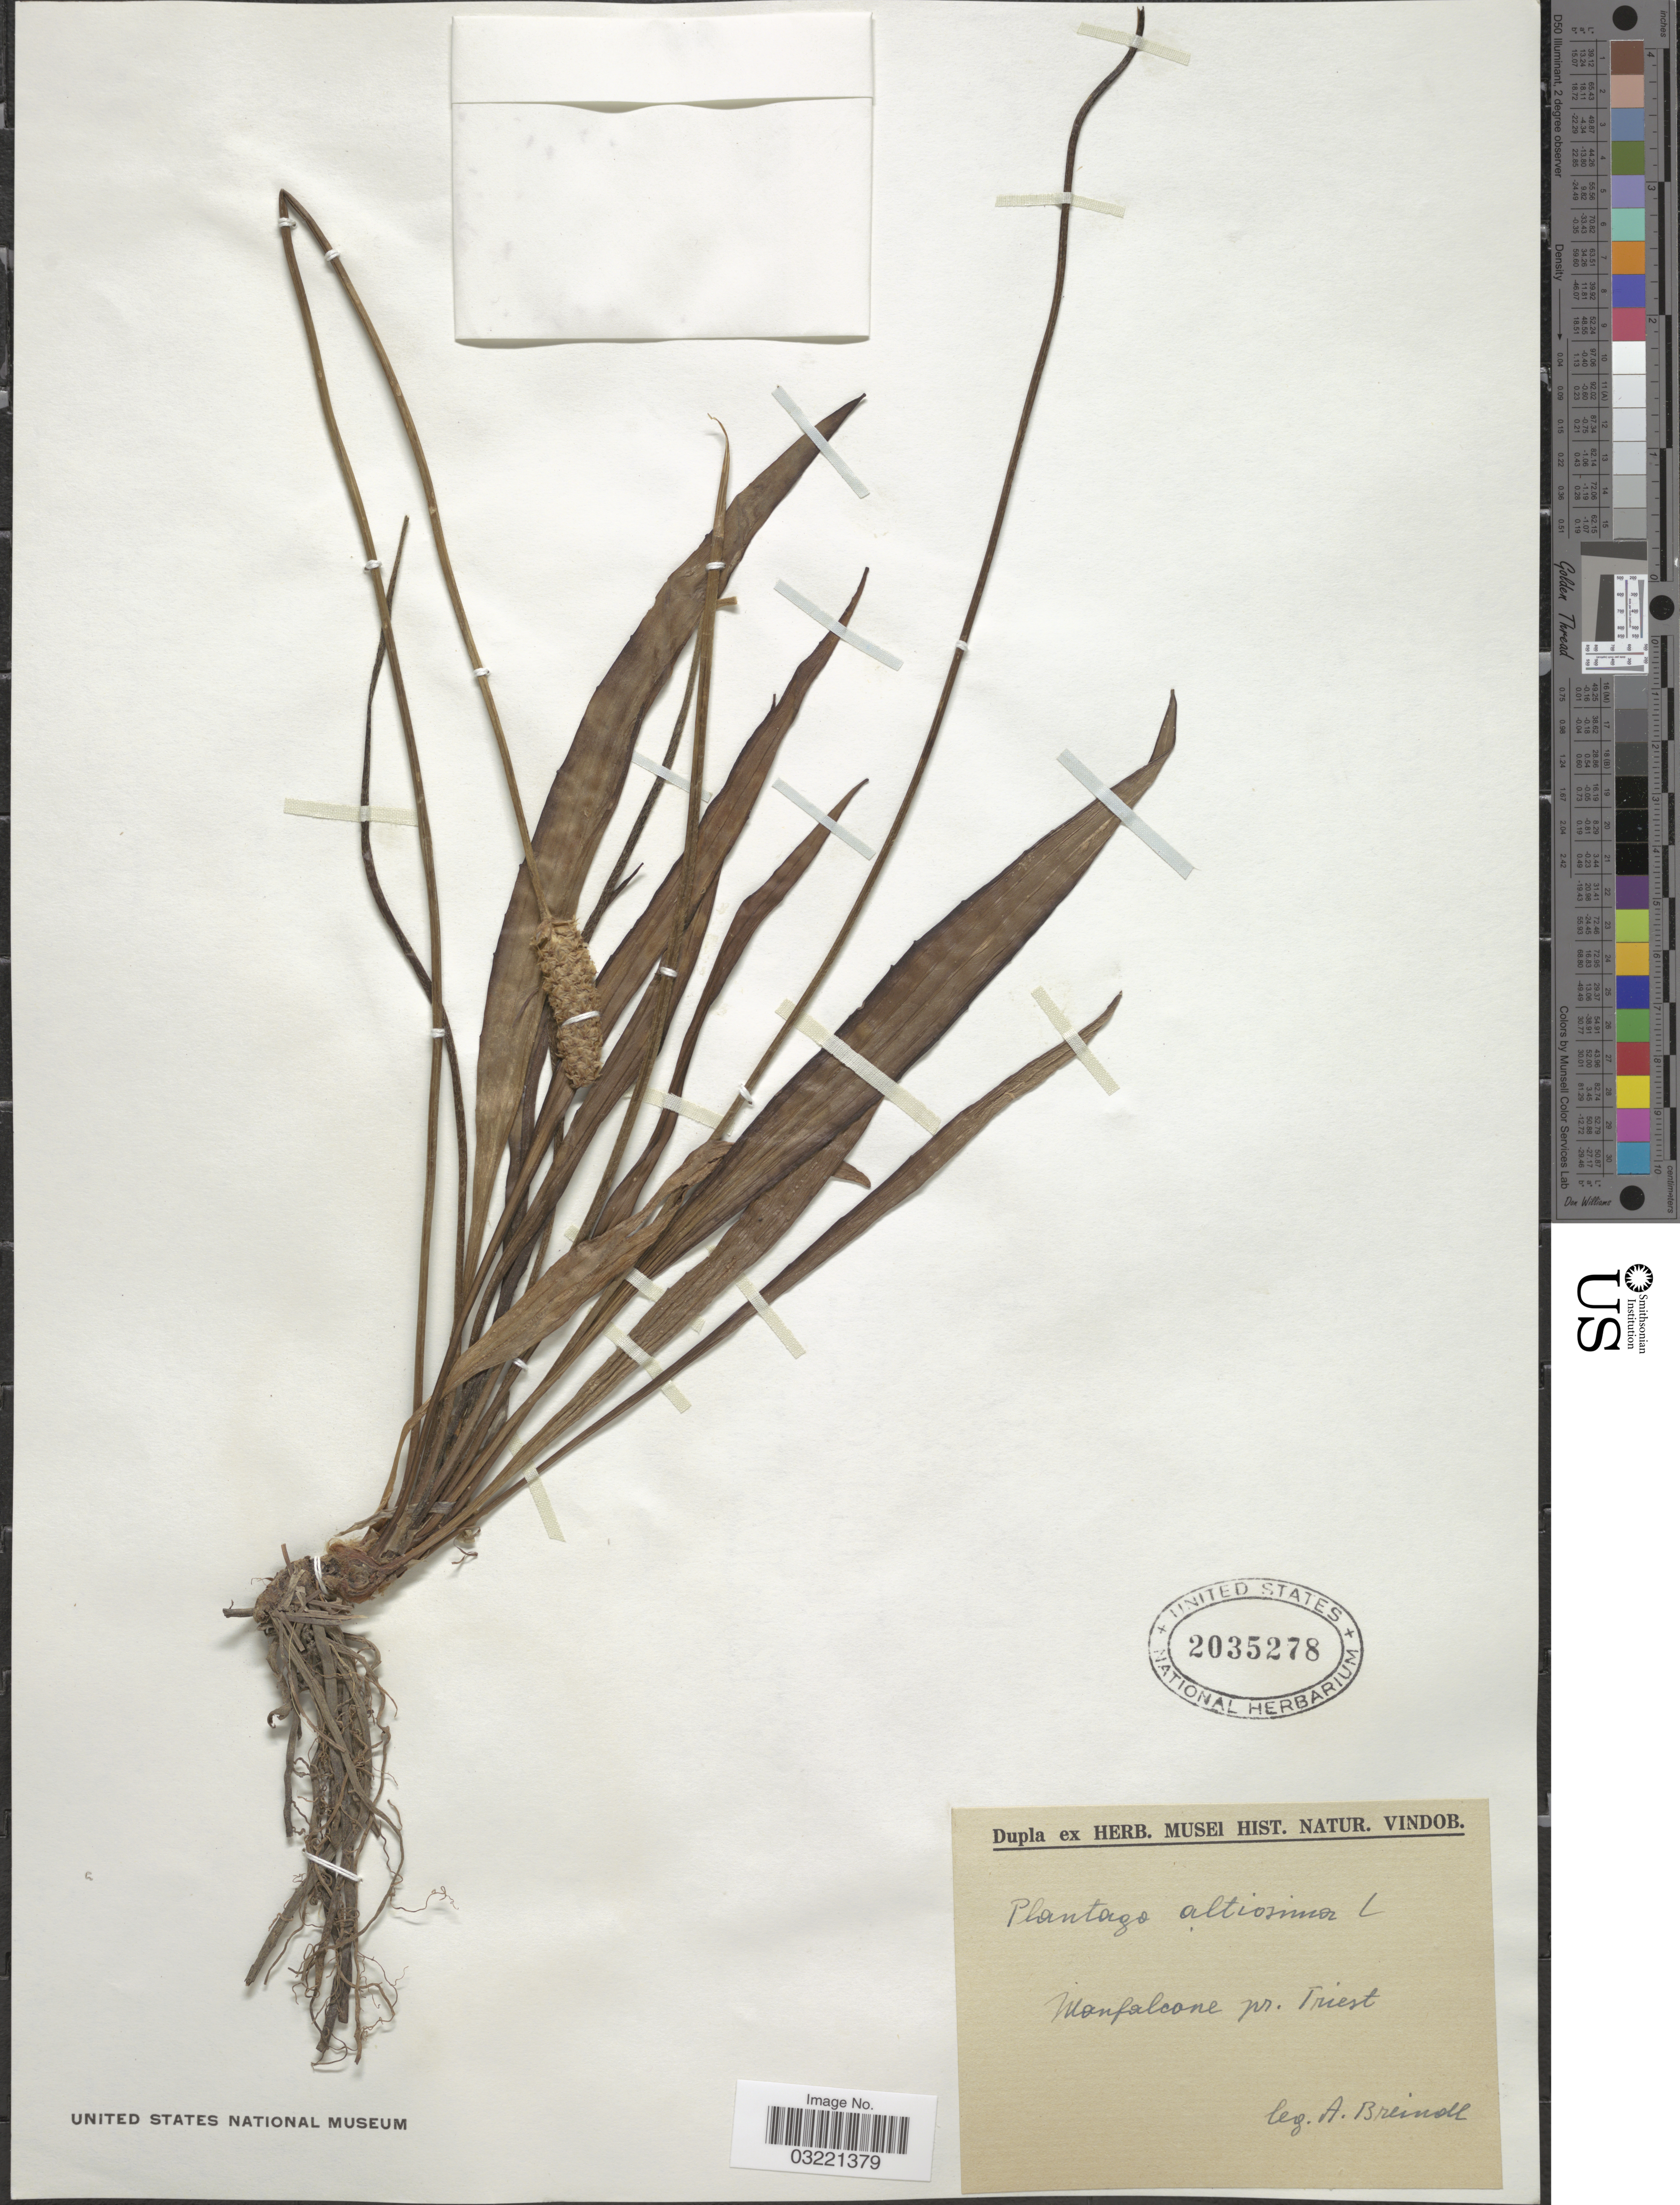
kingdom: Plantae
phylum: Tracheophyta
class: Magnoliopsida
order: Lamiales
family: Plantaginaceae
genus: Plantago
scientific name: Plantago altissima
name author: L.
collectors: A. Breindl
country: Italy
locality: Manfalcone pr. Triest.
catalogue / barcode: US 2035278